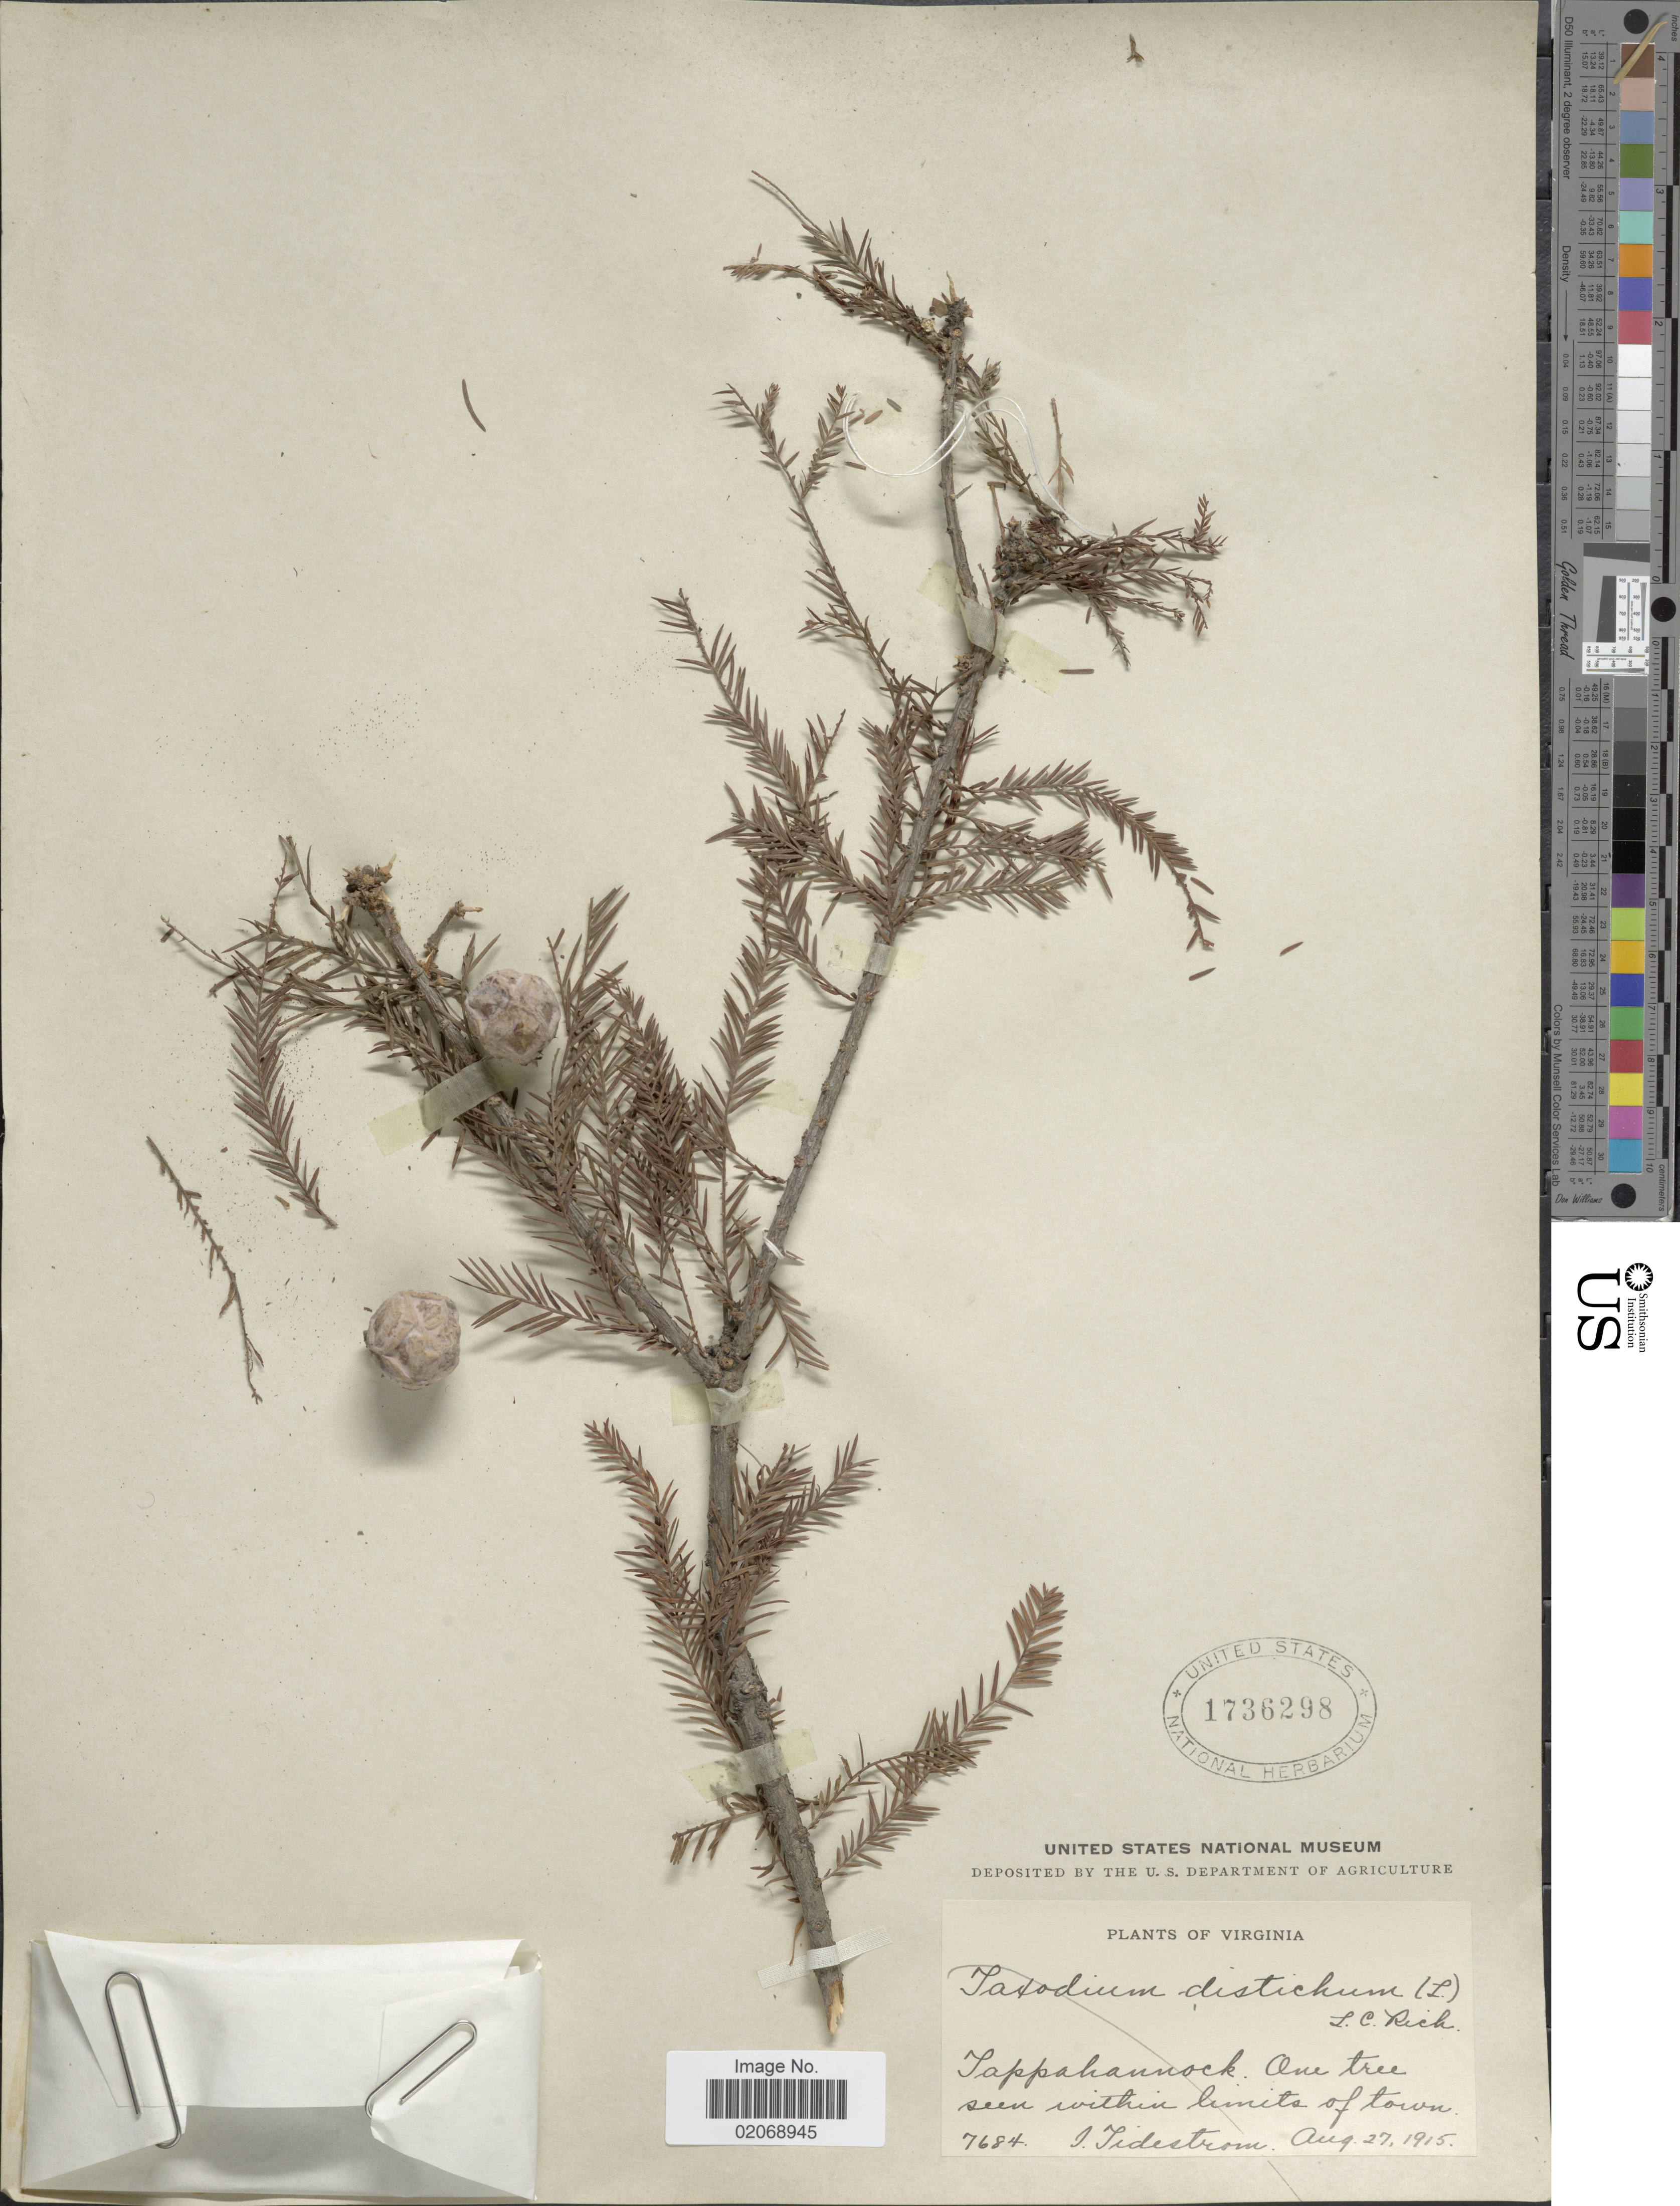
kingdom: Plantae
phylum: Tracheophyta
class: Pinopsida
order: Pinales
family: Cupressaceae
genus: Taxodium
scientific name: Taxodium distichum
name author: (L.) Rich.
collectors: I. F. Tidestrom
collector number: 7684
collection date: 1915-08-27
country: United States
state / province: Virginia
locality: Tappahannock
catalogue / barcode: US 1736298